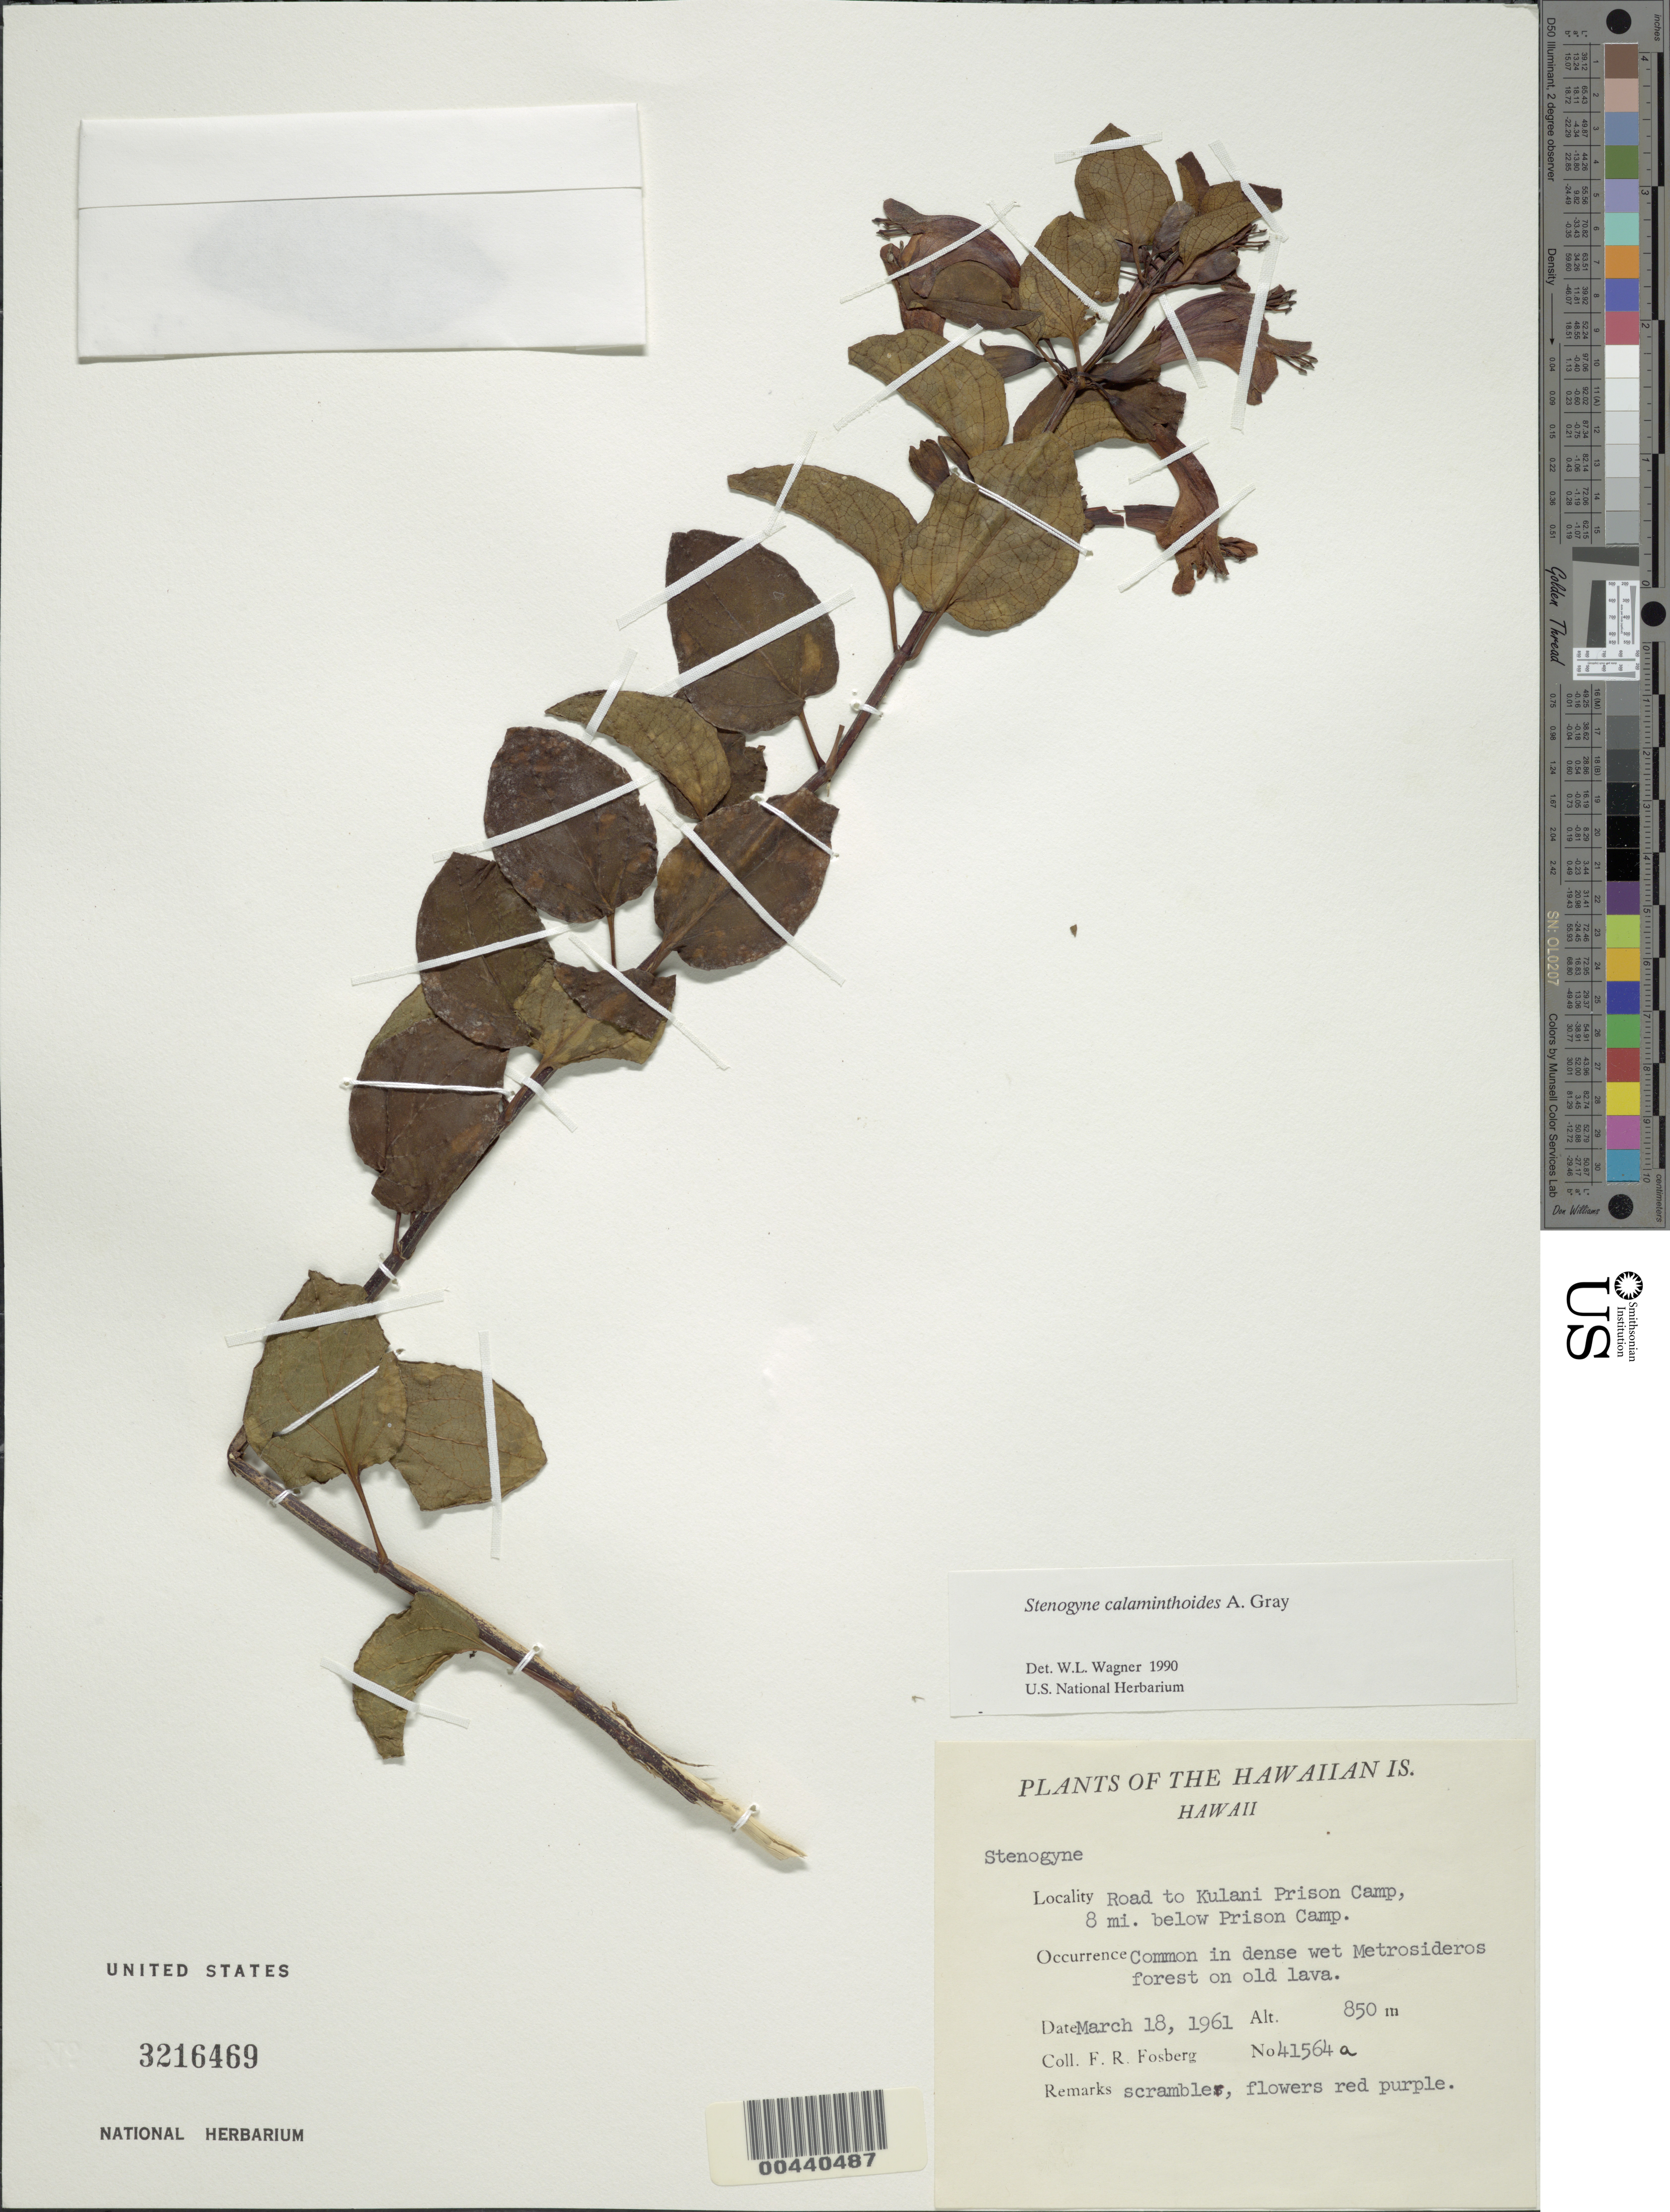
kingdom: Plantae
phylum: Tracheophyta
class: Magnoliopsida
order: Lamiales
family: Lamiaceae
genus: Stenogyne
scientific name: Stenogyne calaminthoides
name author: A. Gray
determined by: Wagner, W. L., (BOT), Smithsonian Institution - National Museum of Natural History (UNITED STATES)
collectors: F. R. Fosberg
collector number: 41564a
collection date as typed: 18 Mar 1961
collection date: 1961-03-18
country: United States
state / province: Hawaii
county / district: Hawaii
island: Hawaii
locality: Road to Kulani Prison Camp, 8 mi below Prison Camp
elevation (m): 850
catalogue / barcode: US 3216469